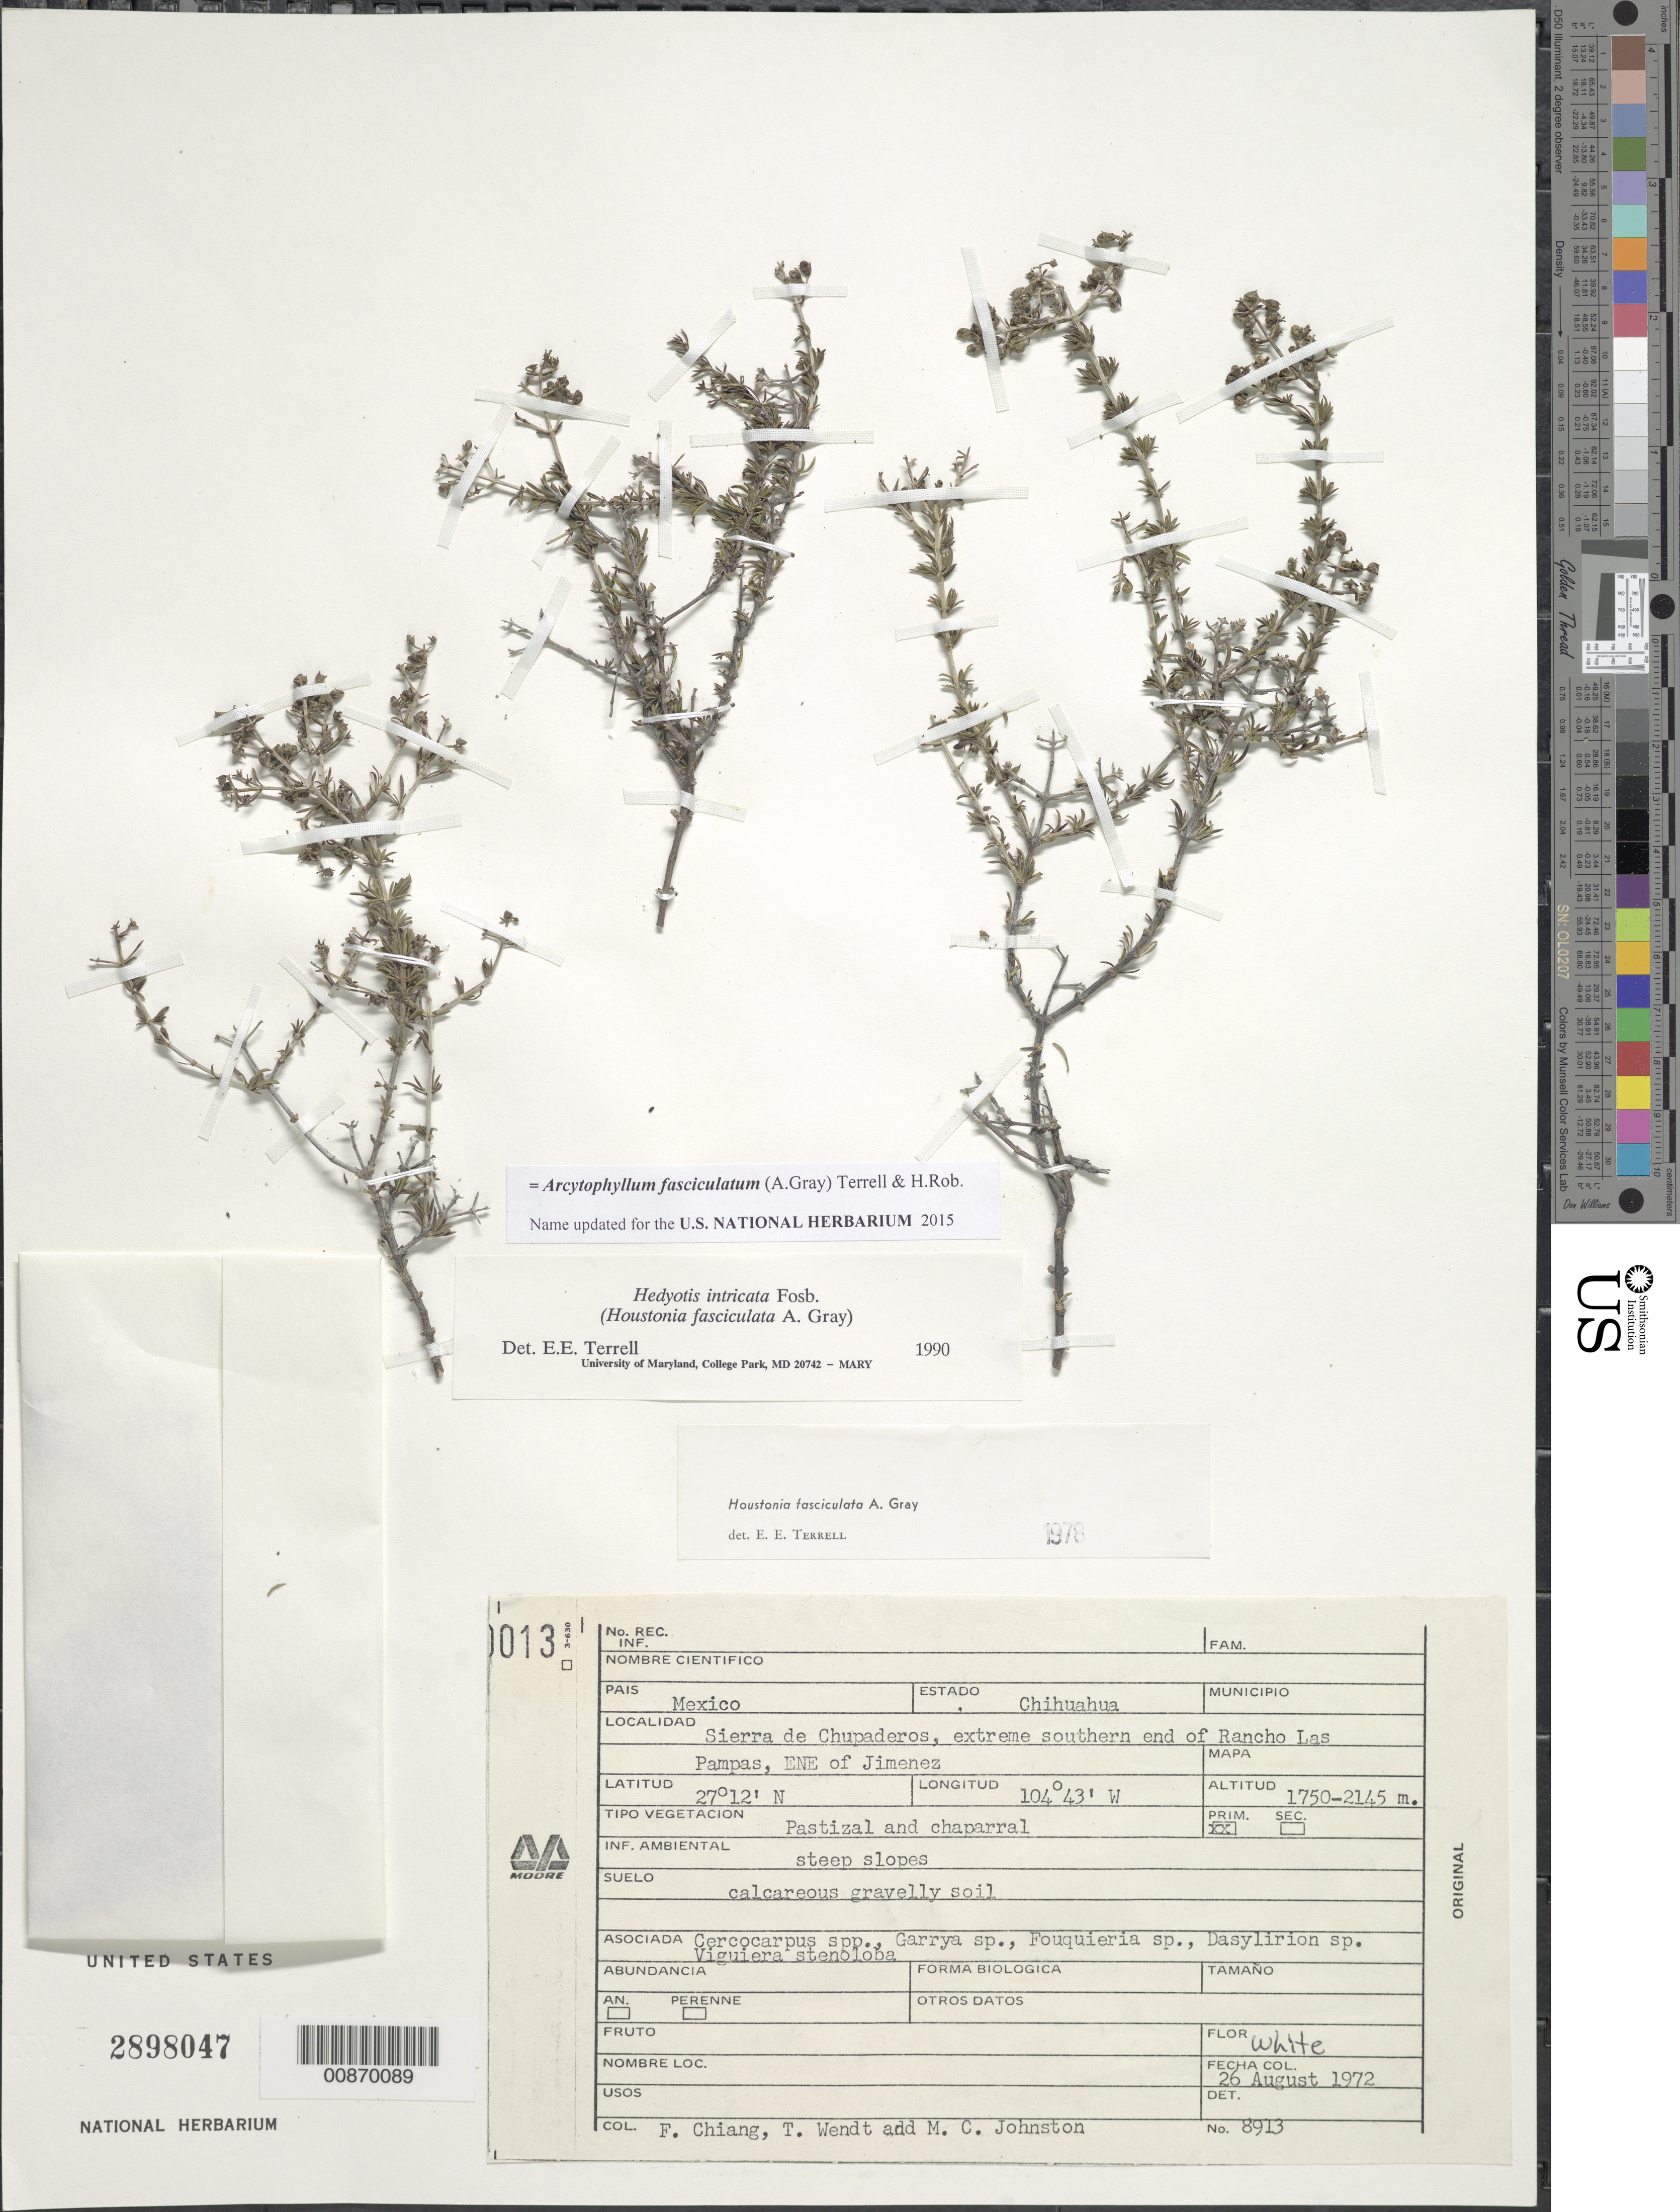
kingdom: Plantae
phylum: Tracheophyta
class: Magnoliopsida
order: Gentianales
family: Rubiaceae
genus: Arcytophyllum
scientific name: Arcytophyllum fasciculatum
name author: (A. Gray) Terrell & H. Rob.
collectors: F. Chiang, T. L. Wendt & M. Johnston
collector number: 8913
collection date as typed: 26 Aug 1972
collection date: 1972-08-26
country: Mexico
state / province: Chihuahua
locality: Sierra de Chupaderos, extreme southern end of Rancho Las Pampas, ENE of Jiménez.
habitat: Pastizal and chaparral. Steep slopes. Calcareous gravelly soil. W/Cercocarpus ssp., Garrya sp., Fouqueria sp., Dasylirion sp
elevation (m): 2145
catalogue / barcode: US 2898047